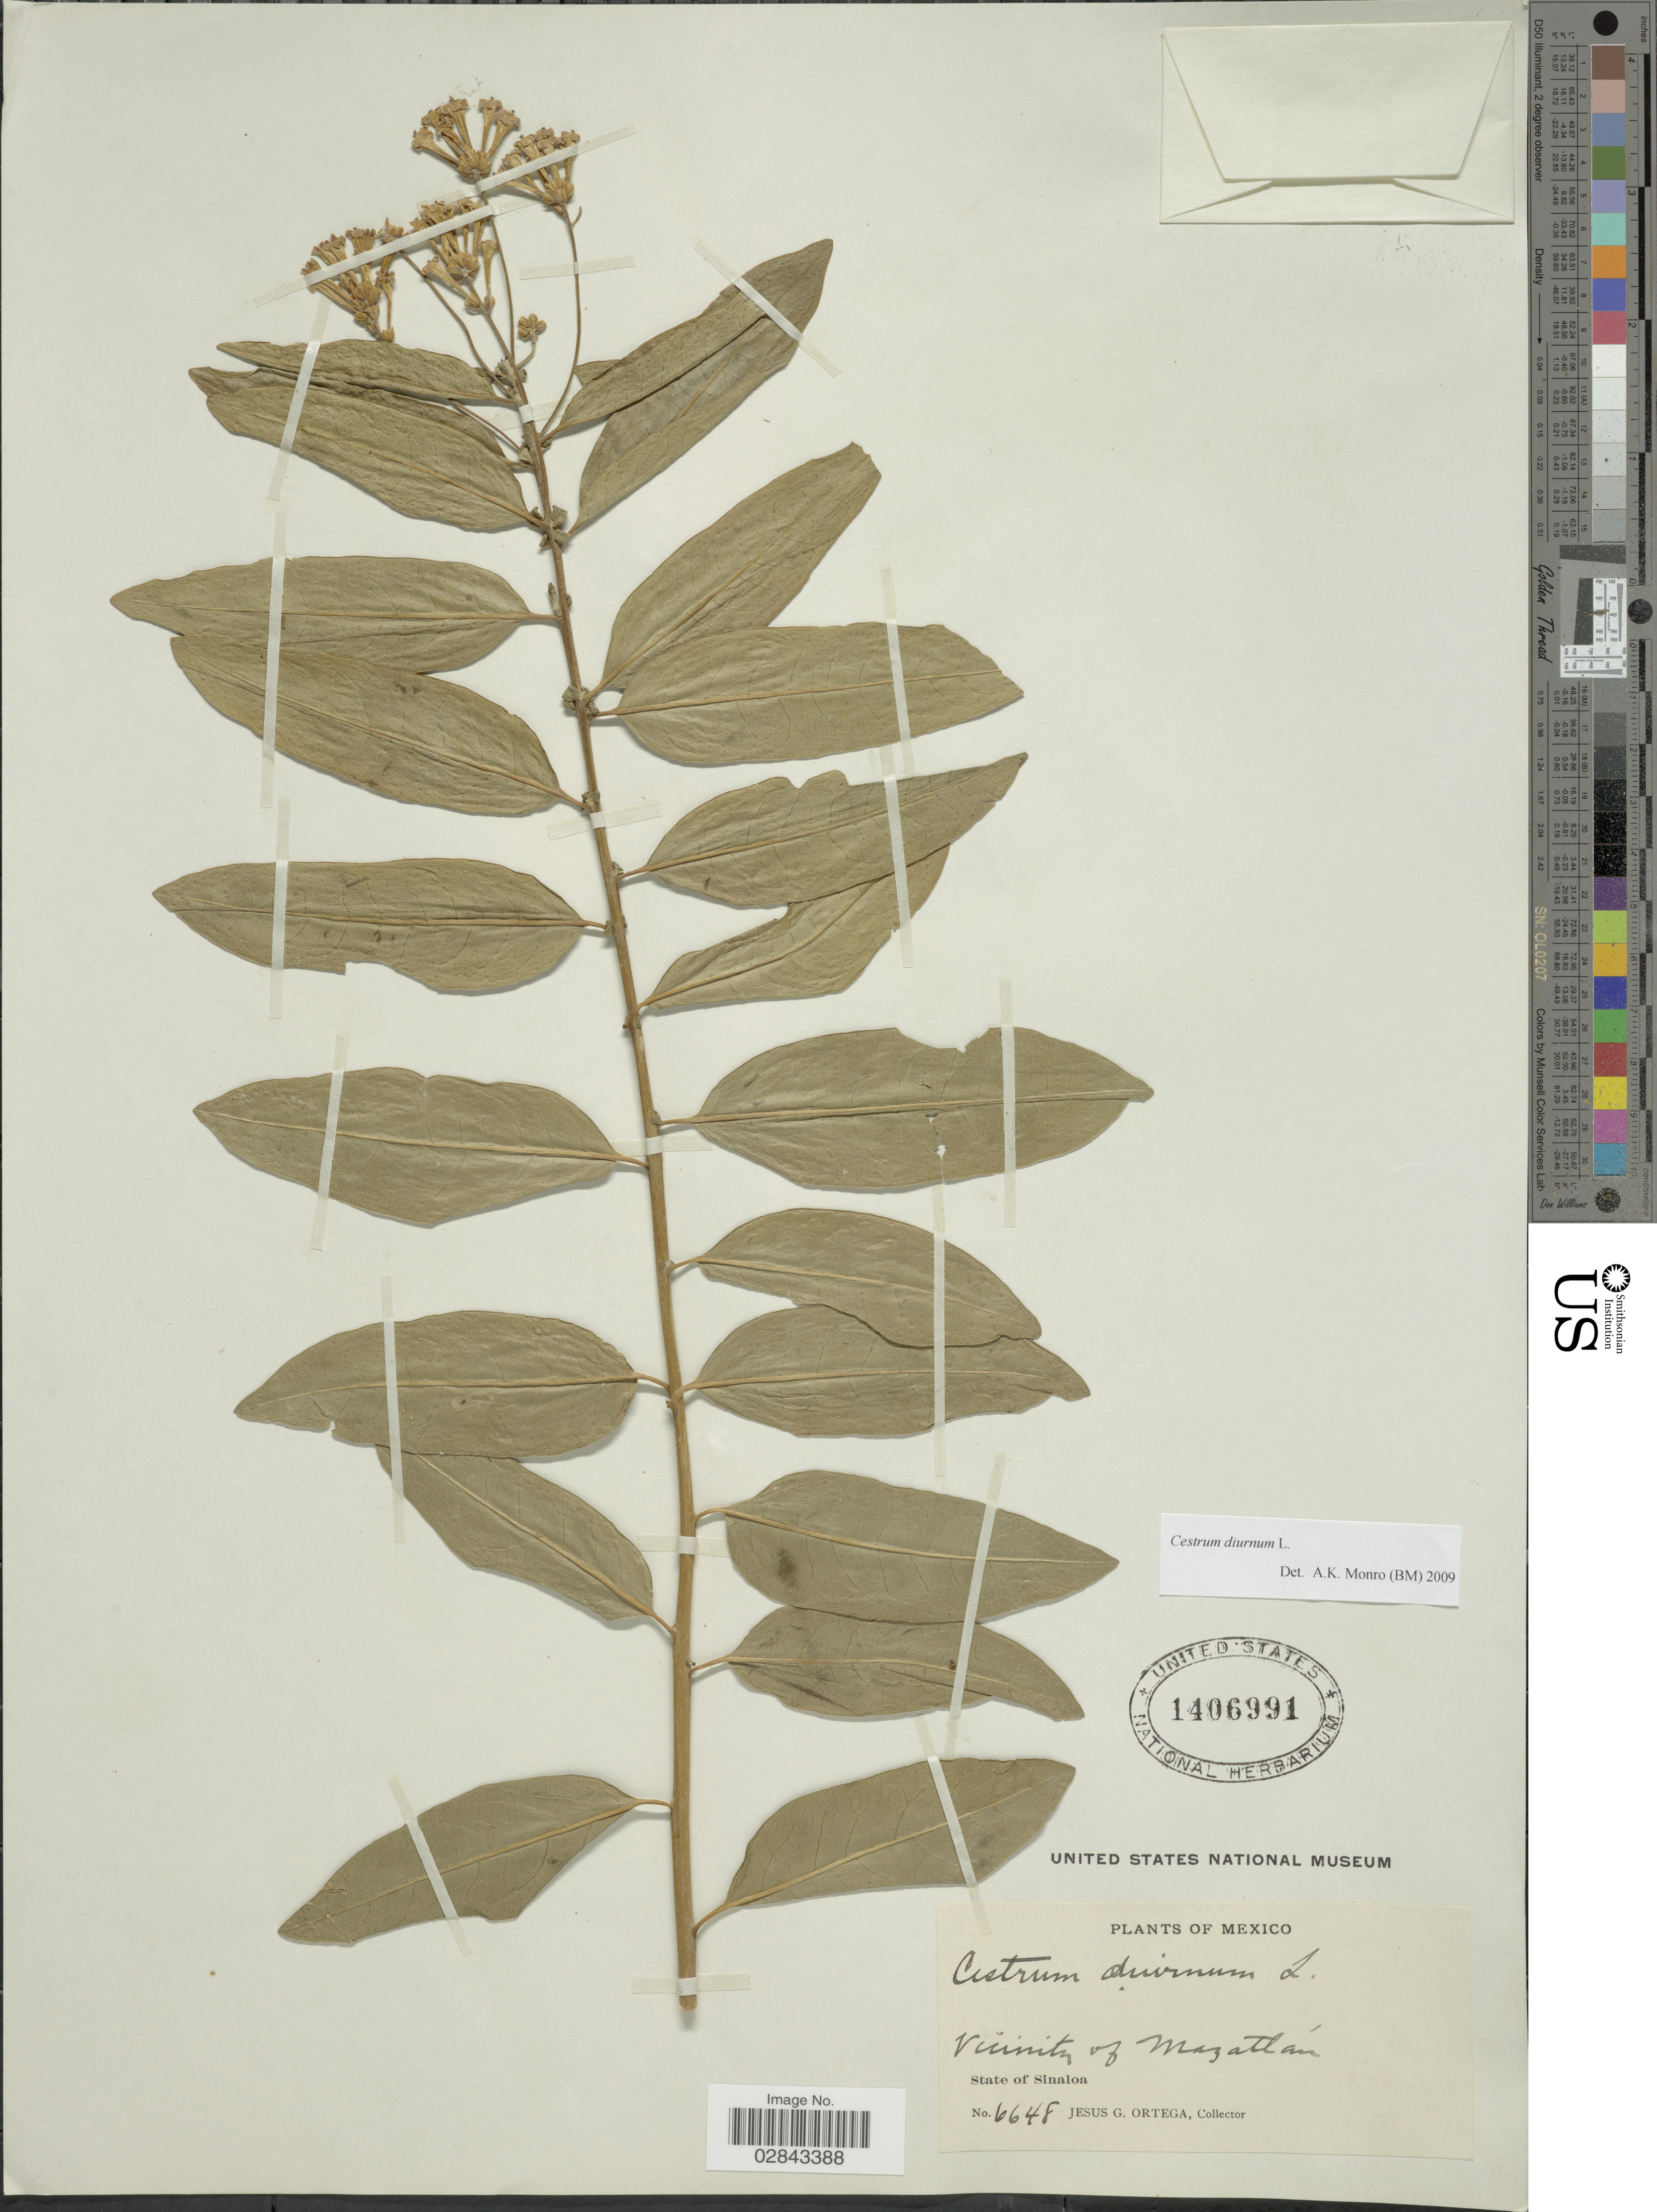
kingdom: Plantae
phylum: Tracheophyta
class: Magnoliopsida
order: Solanales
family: Solanaceae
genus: Cestrum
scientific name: Cestrum diurnum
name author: L.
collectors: J. Ortega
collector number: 6648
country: Mexico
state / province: Sinaloa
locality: Vicinity of Mazatlán.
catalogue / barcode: US 1406991